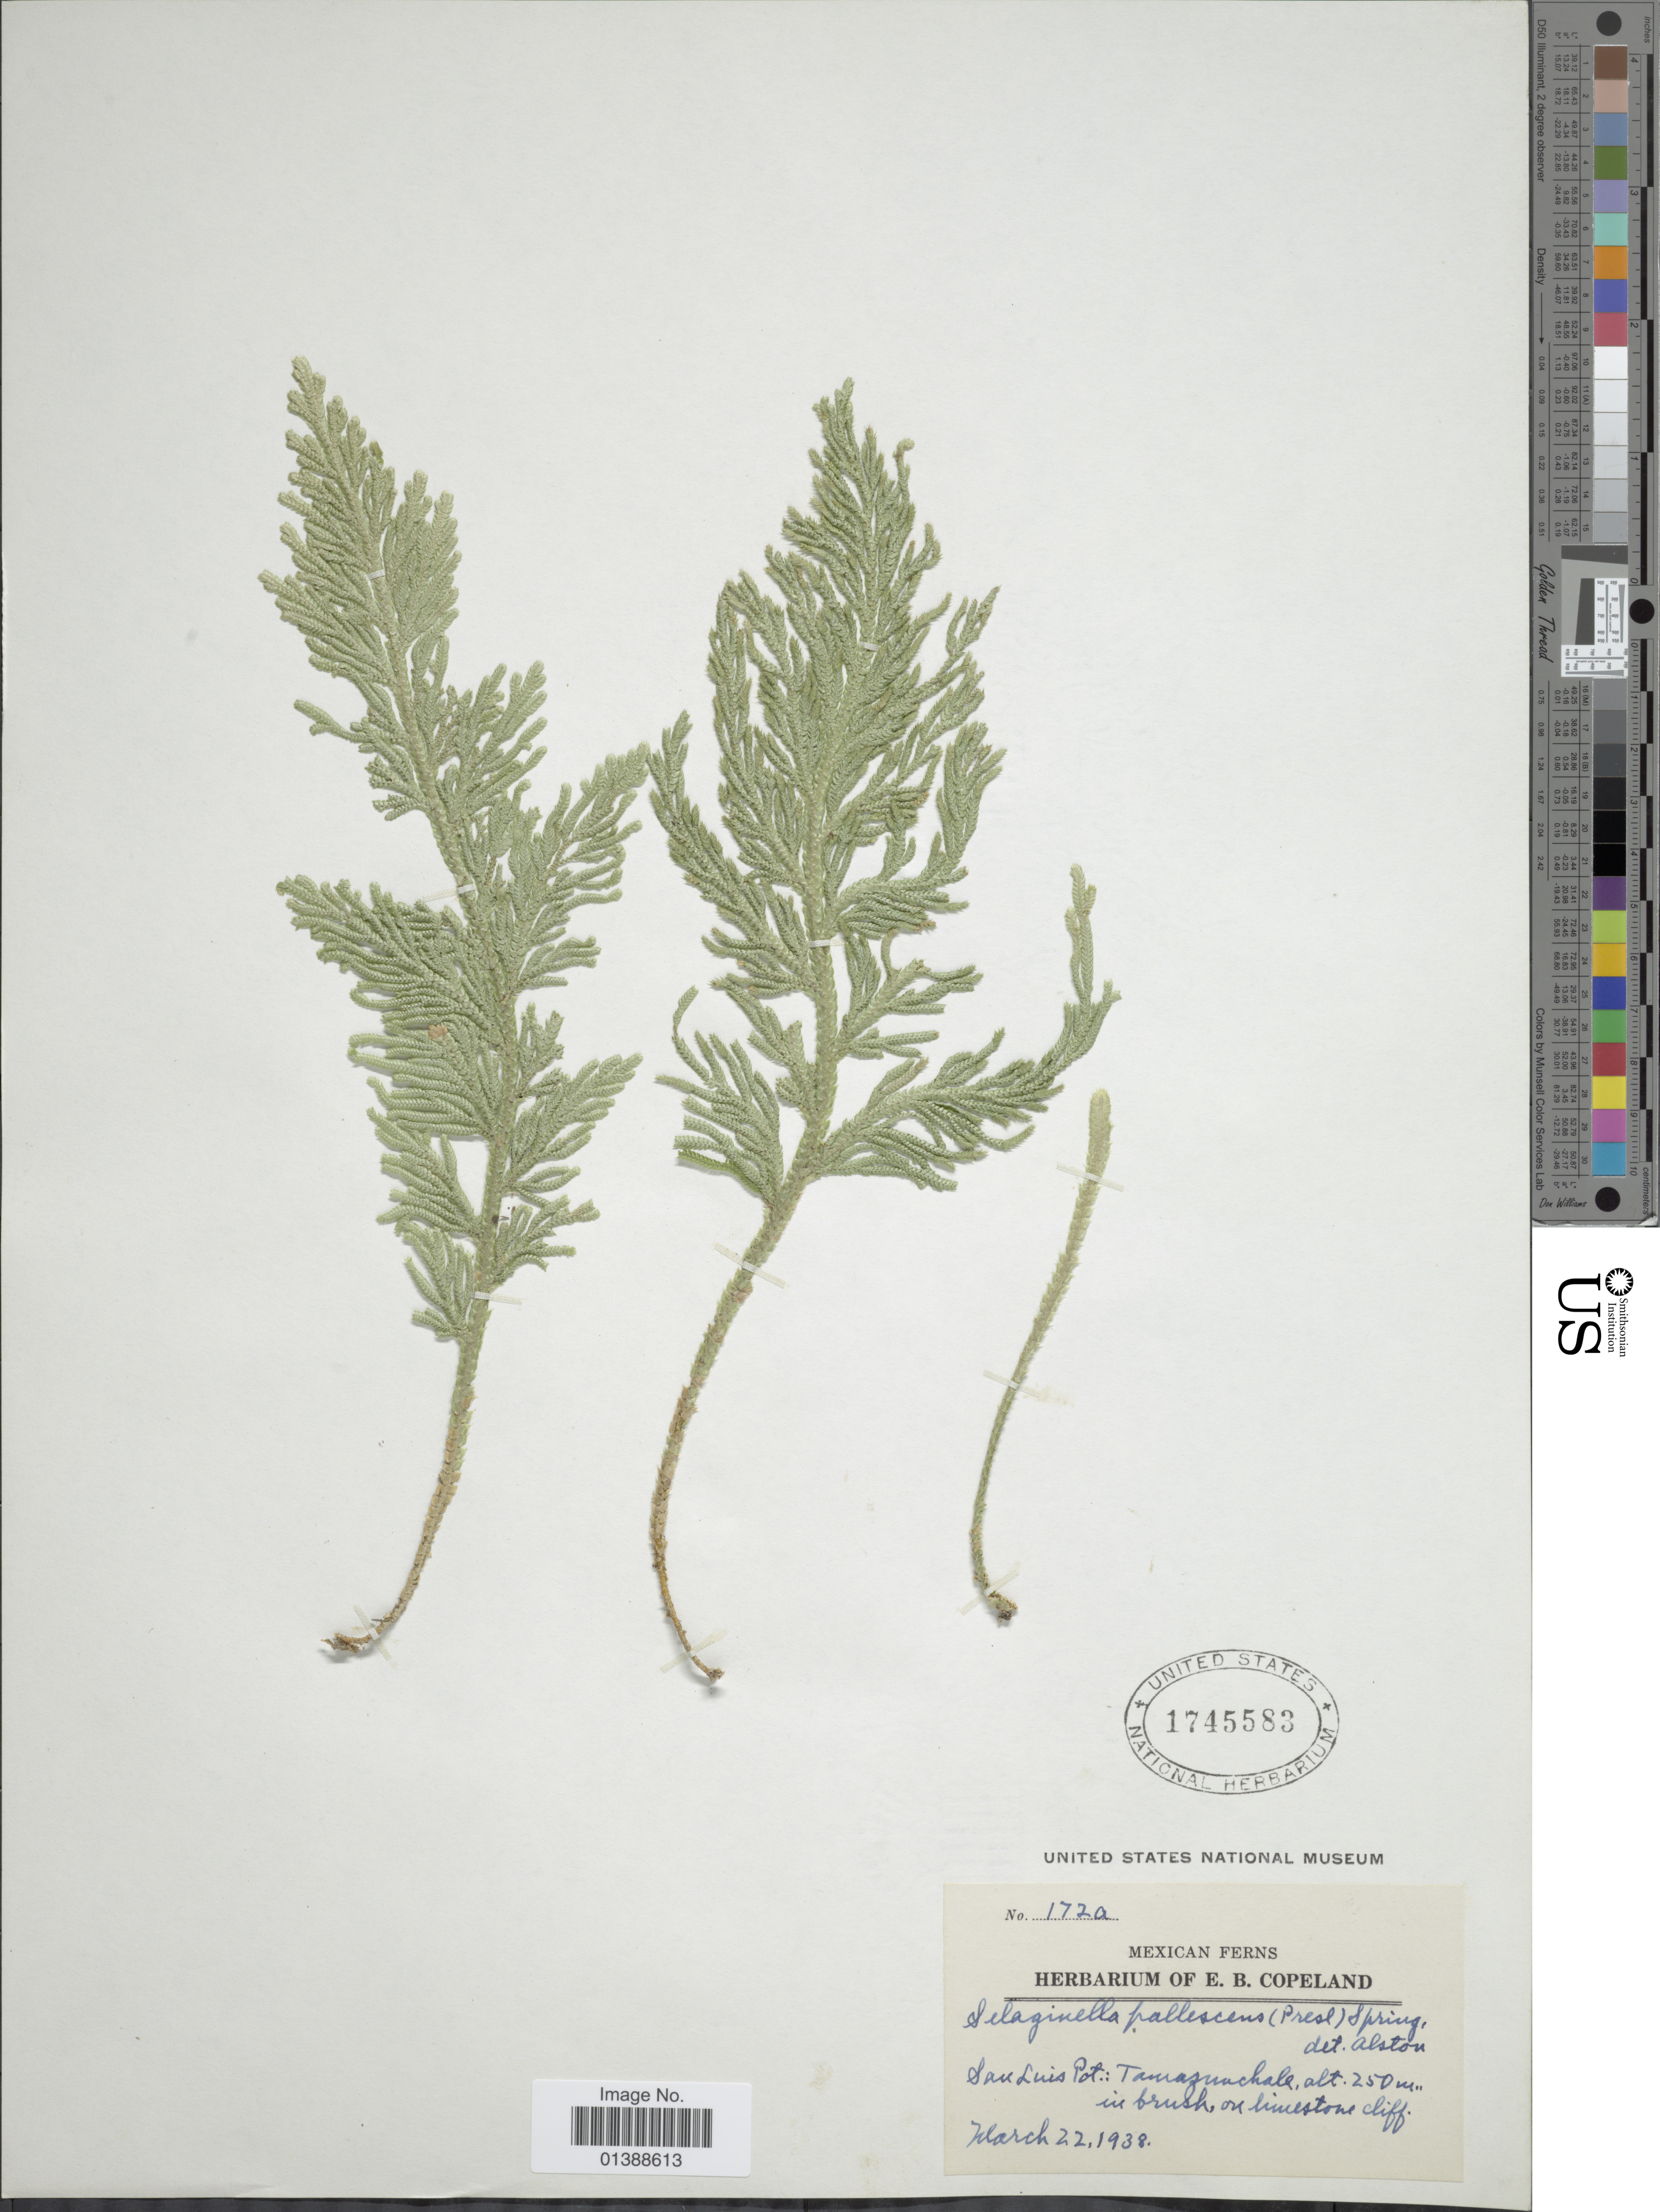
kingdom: Plantae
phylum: Tracheophyta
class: Lycopodiopsida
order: Selaginellales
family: Selaginellaceae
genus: Selaginella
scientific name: Selaginella pallescens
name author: (C. Presl) Spring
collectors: E. B. Copeland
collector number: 172a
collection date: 1938-03-22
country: Mexico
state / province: San Luis Potosí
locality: Tamazunchale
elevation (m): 250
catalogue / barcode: US 1745583